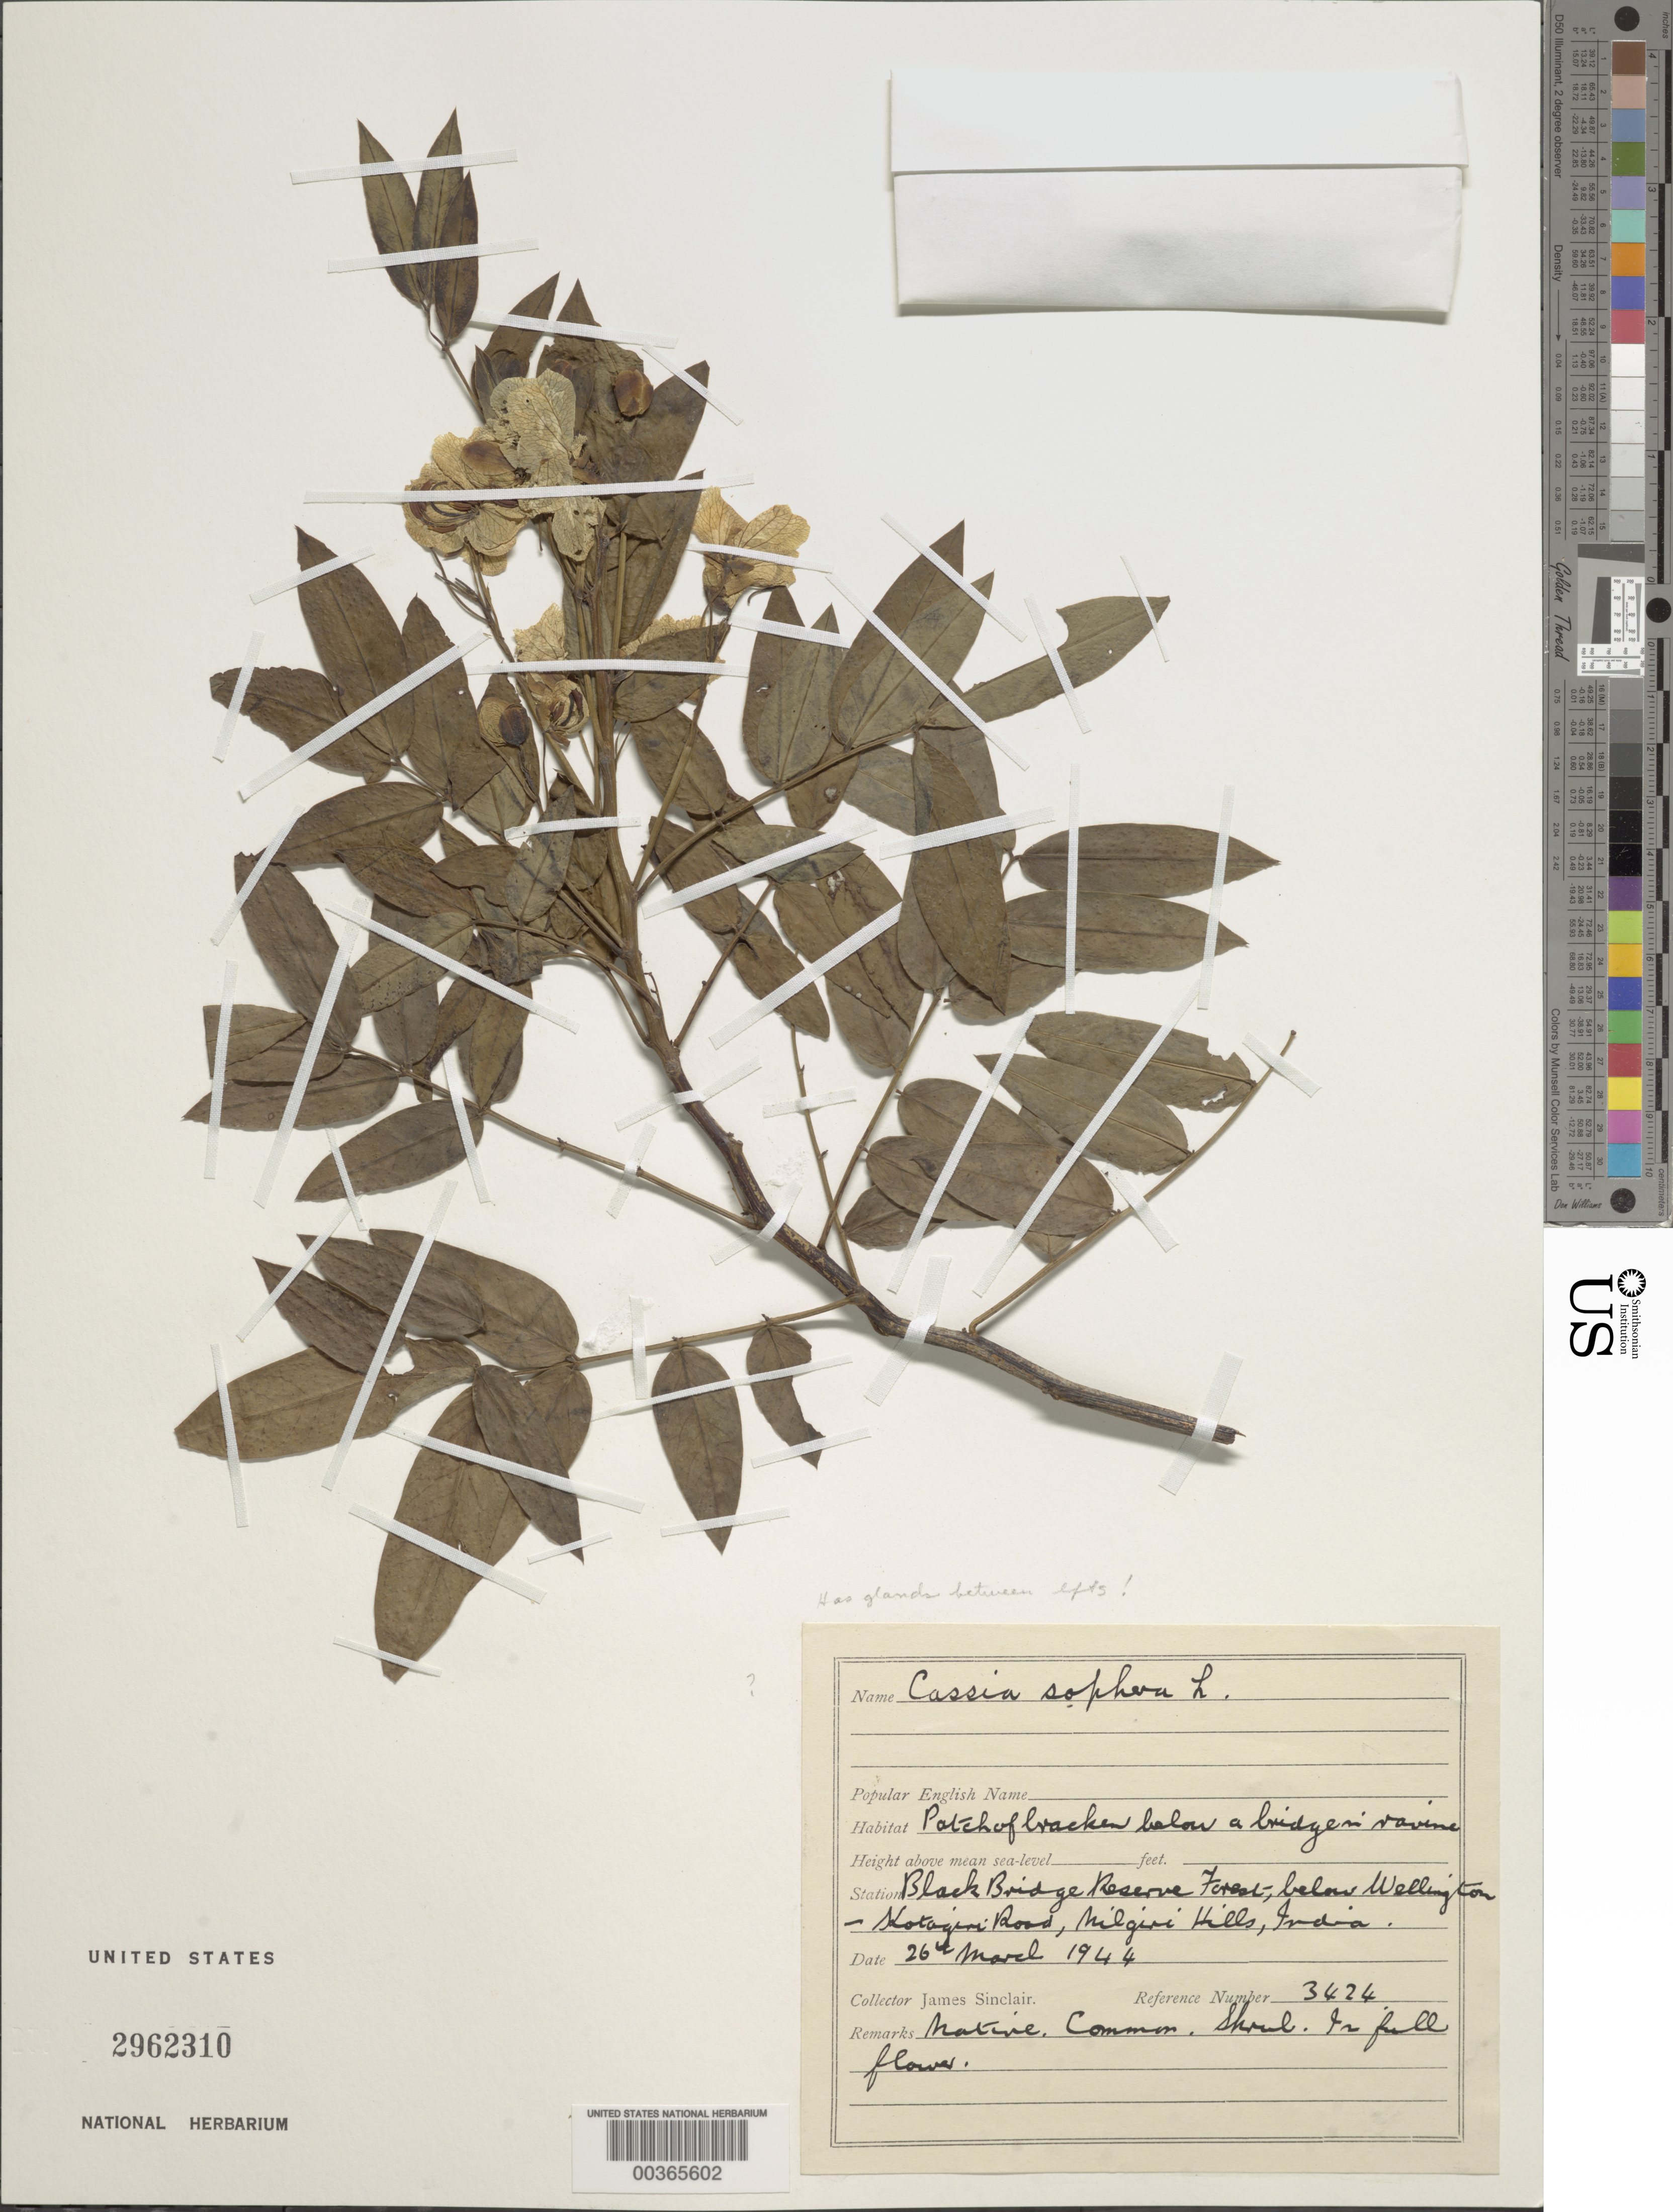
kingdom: Plantae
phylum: Tracheophyta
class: Magnoliopsida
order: Fabales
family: Fabaceae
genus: Senna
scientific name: Senna sophera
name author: (L.) Roxb.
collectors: J. Sinclair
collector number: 3424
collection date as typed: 26 Mar 1944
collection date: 1944-03-26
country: India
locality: Black bridge reserve forest, below wellington-kotagiri road, milgiri hills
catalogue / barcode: US 2962310